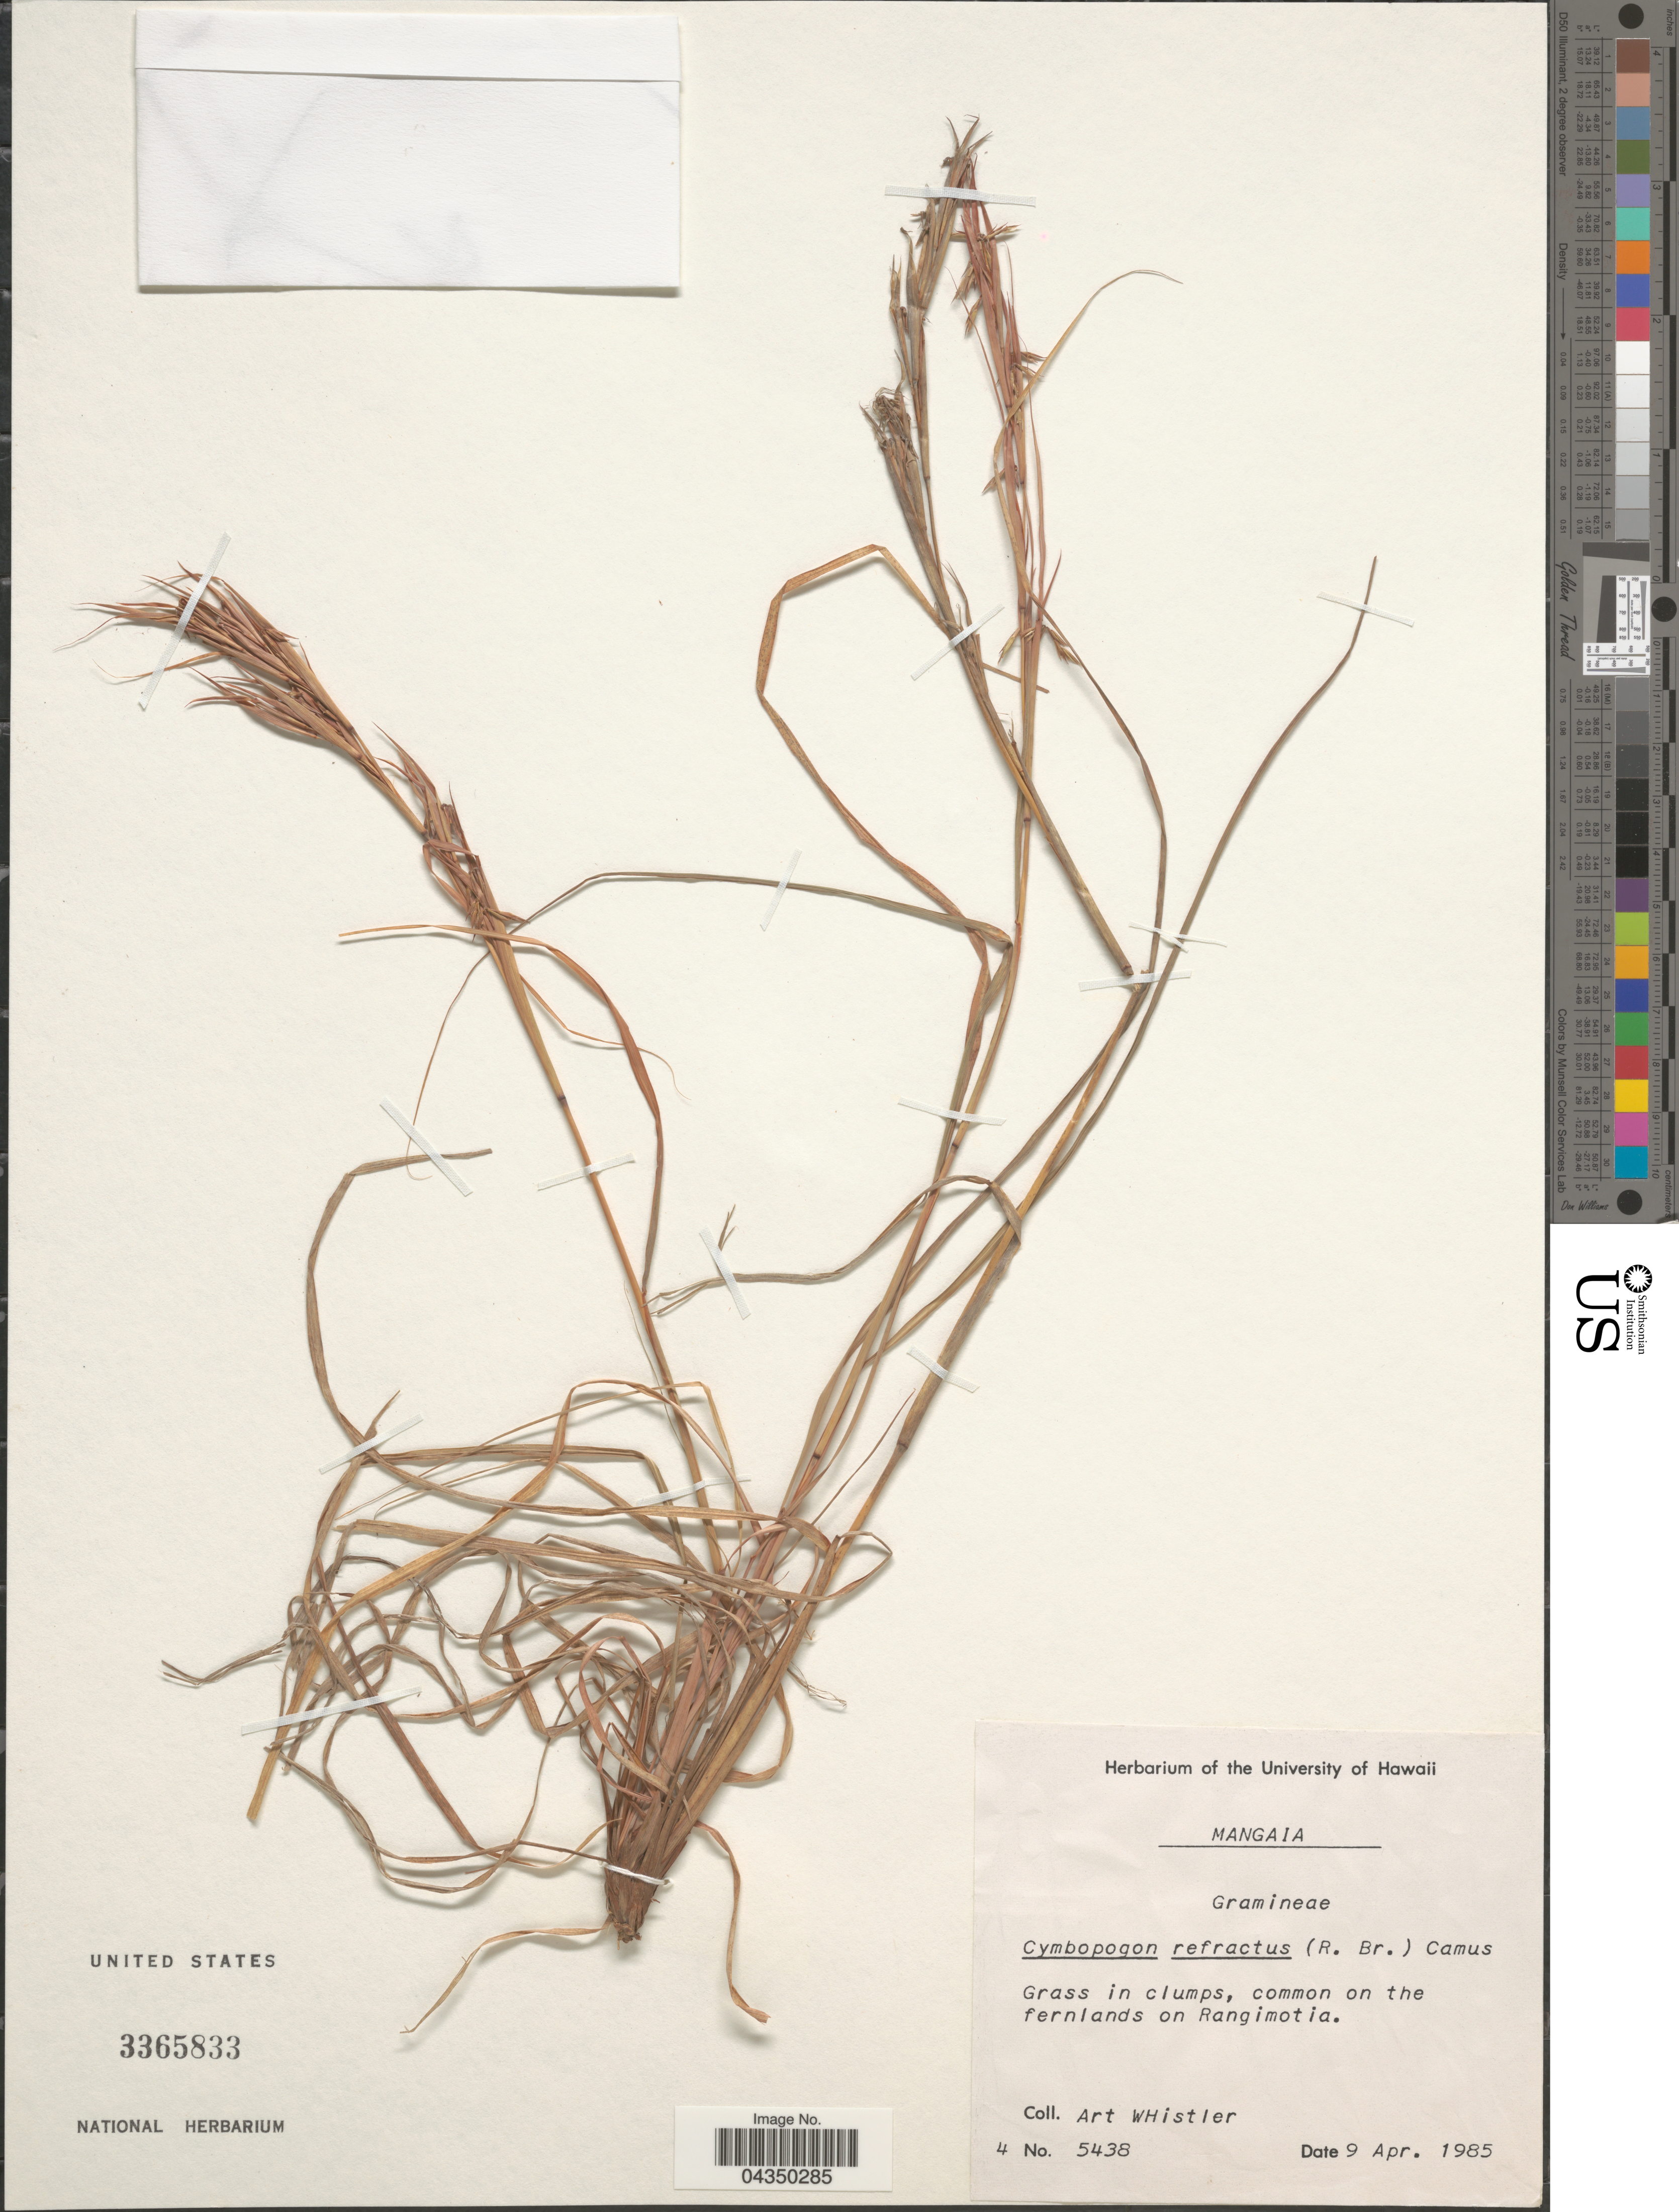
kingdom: Plantae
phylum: Tracheophyta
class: Liliopsida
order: Poales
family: Poaceae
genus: Cymbopogon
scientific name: Cymbopogon refractus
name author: (R. Br.) A. Camus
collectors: A. Whistler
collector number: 5438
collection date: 1985-04-09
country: Cook Islands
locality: Mangaia. Common on the fernlands on Rangimotia.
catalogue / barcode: US 3365833